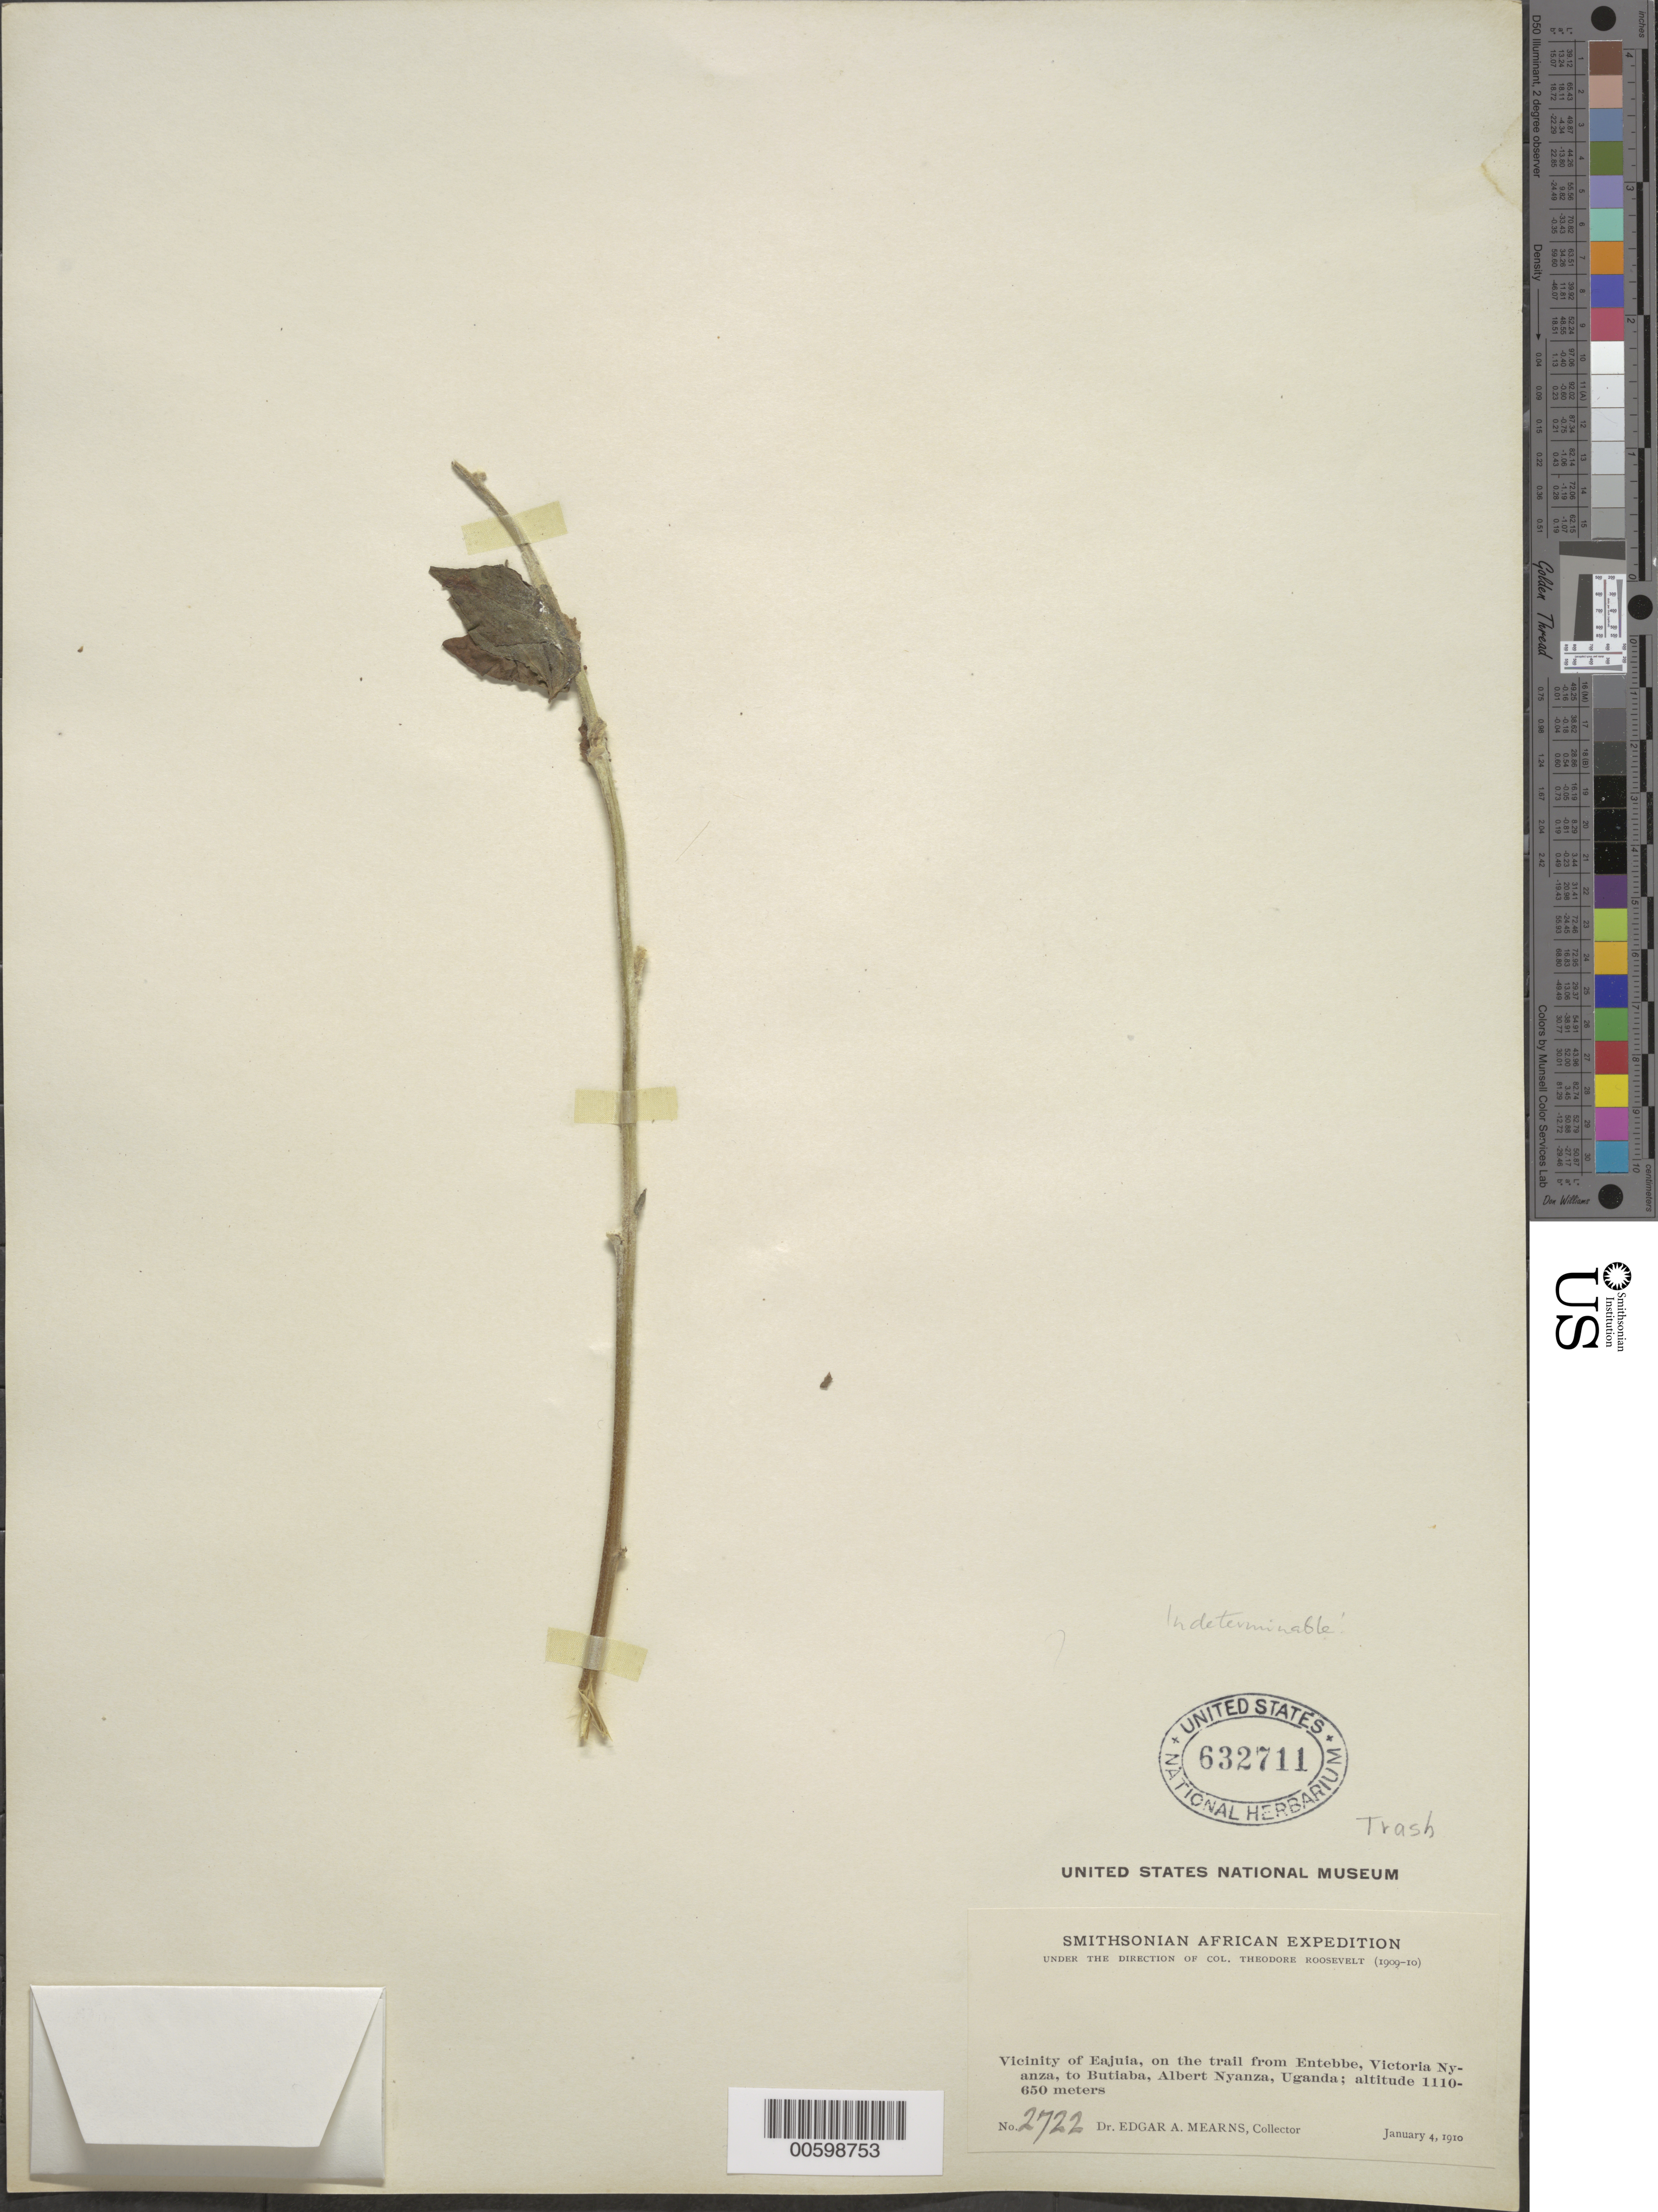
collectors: E. A. Mearns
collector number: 2722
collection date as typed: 04 Jan 1909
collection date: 1909-01-04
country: Uganda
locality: Vicinity of Eajuia, on the trail from Entebbe, Victoria Nyanza, to Butiaba, Albert Nyanza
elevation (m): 1110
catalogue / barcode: US 632711